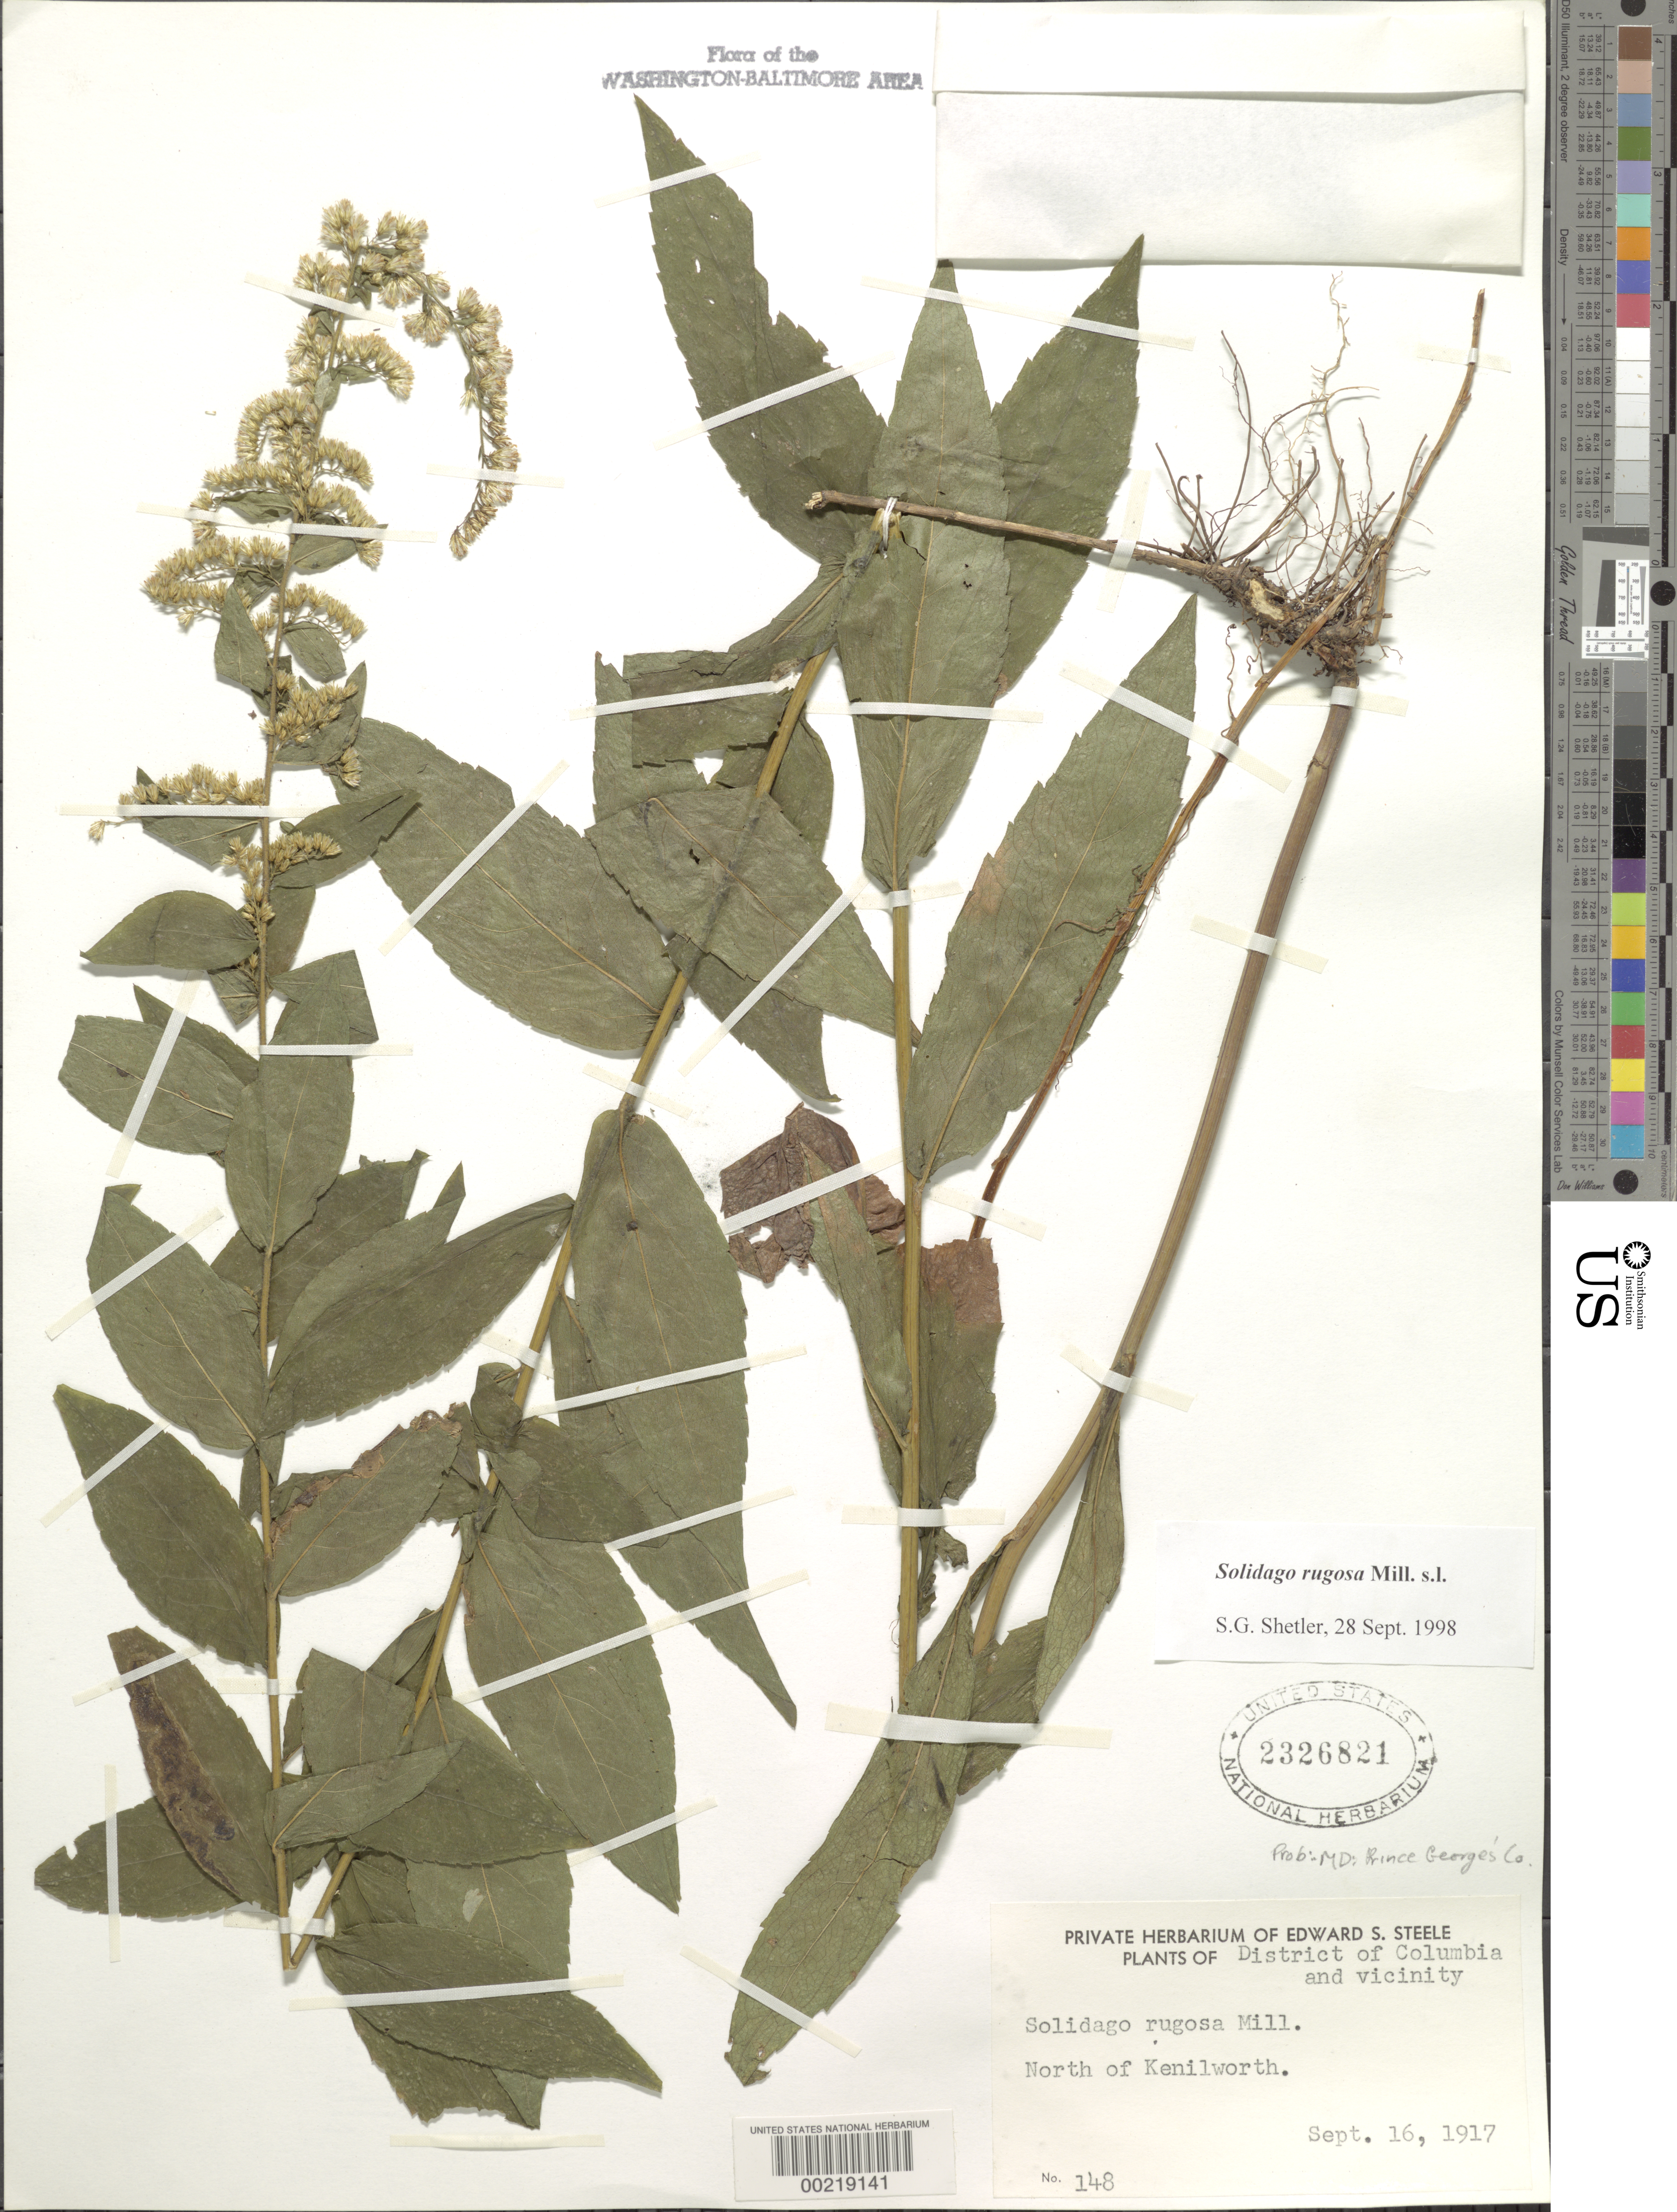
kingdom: Plantae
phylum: Tracheophyta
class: Magnoliopsida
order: Asterales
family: Asteraceae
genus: Solidago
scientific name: Solidago rugosa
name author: Mill.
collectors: E. Steele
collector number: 148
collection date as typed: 16 Sep 1917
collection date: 1917-09-16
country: United States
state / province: Maryland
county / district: Prince George's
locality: North of Kenilworth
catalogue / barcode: US 2326821